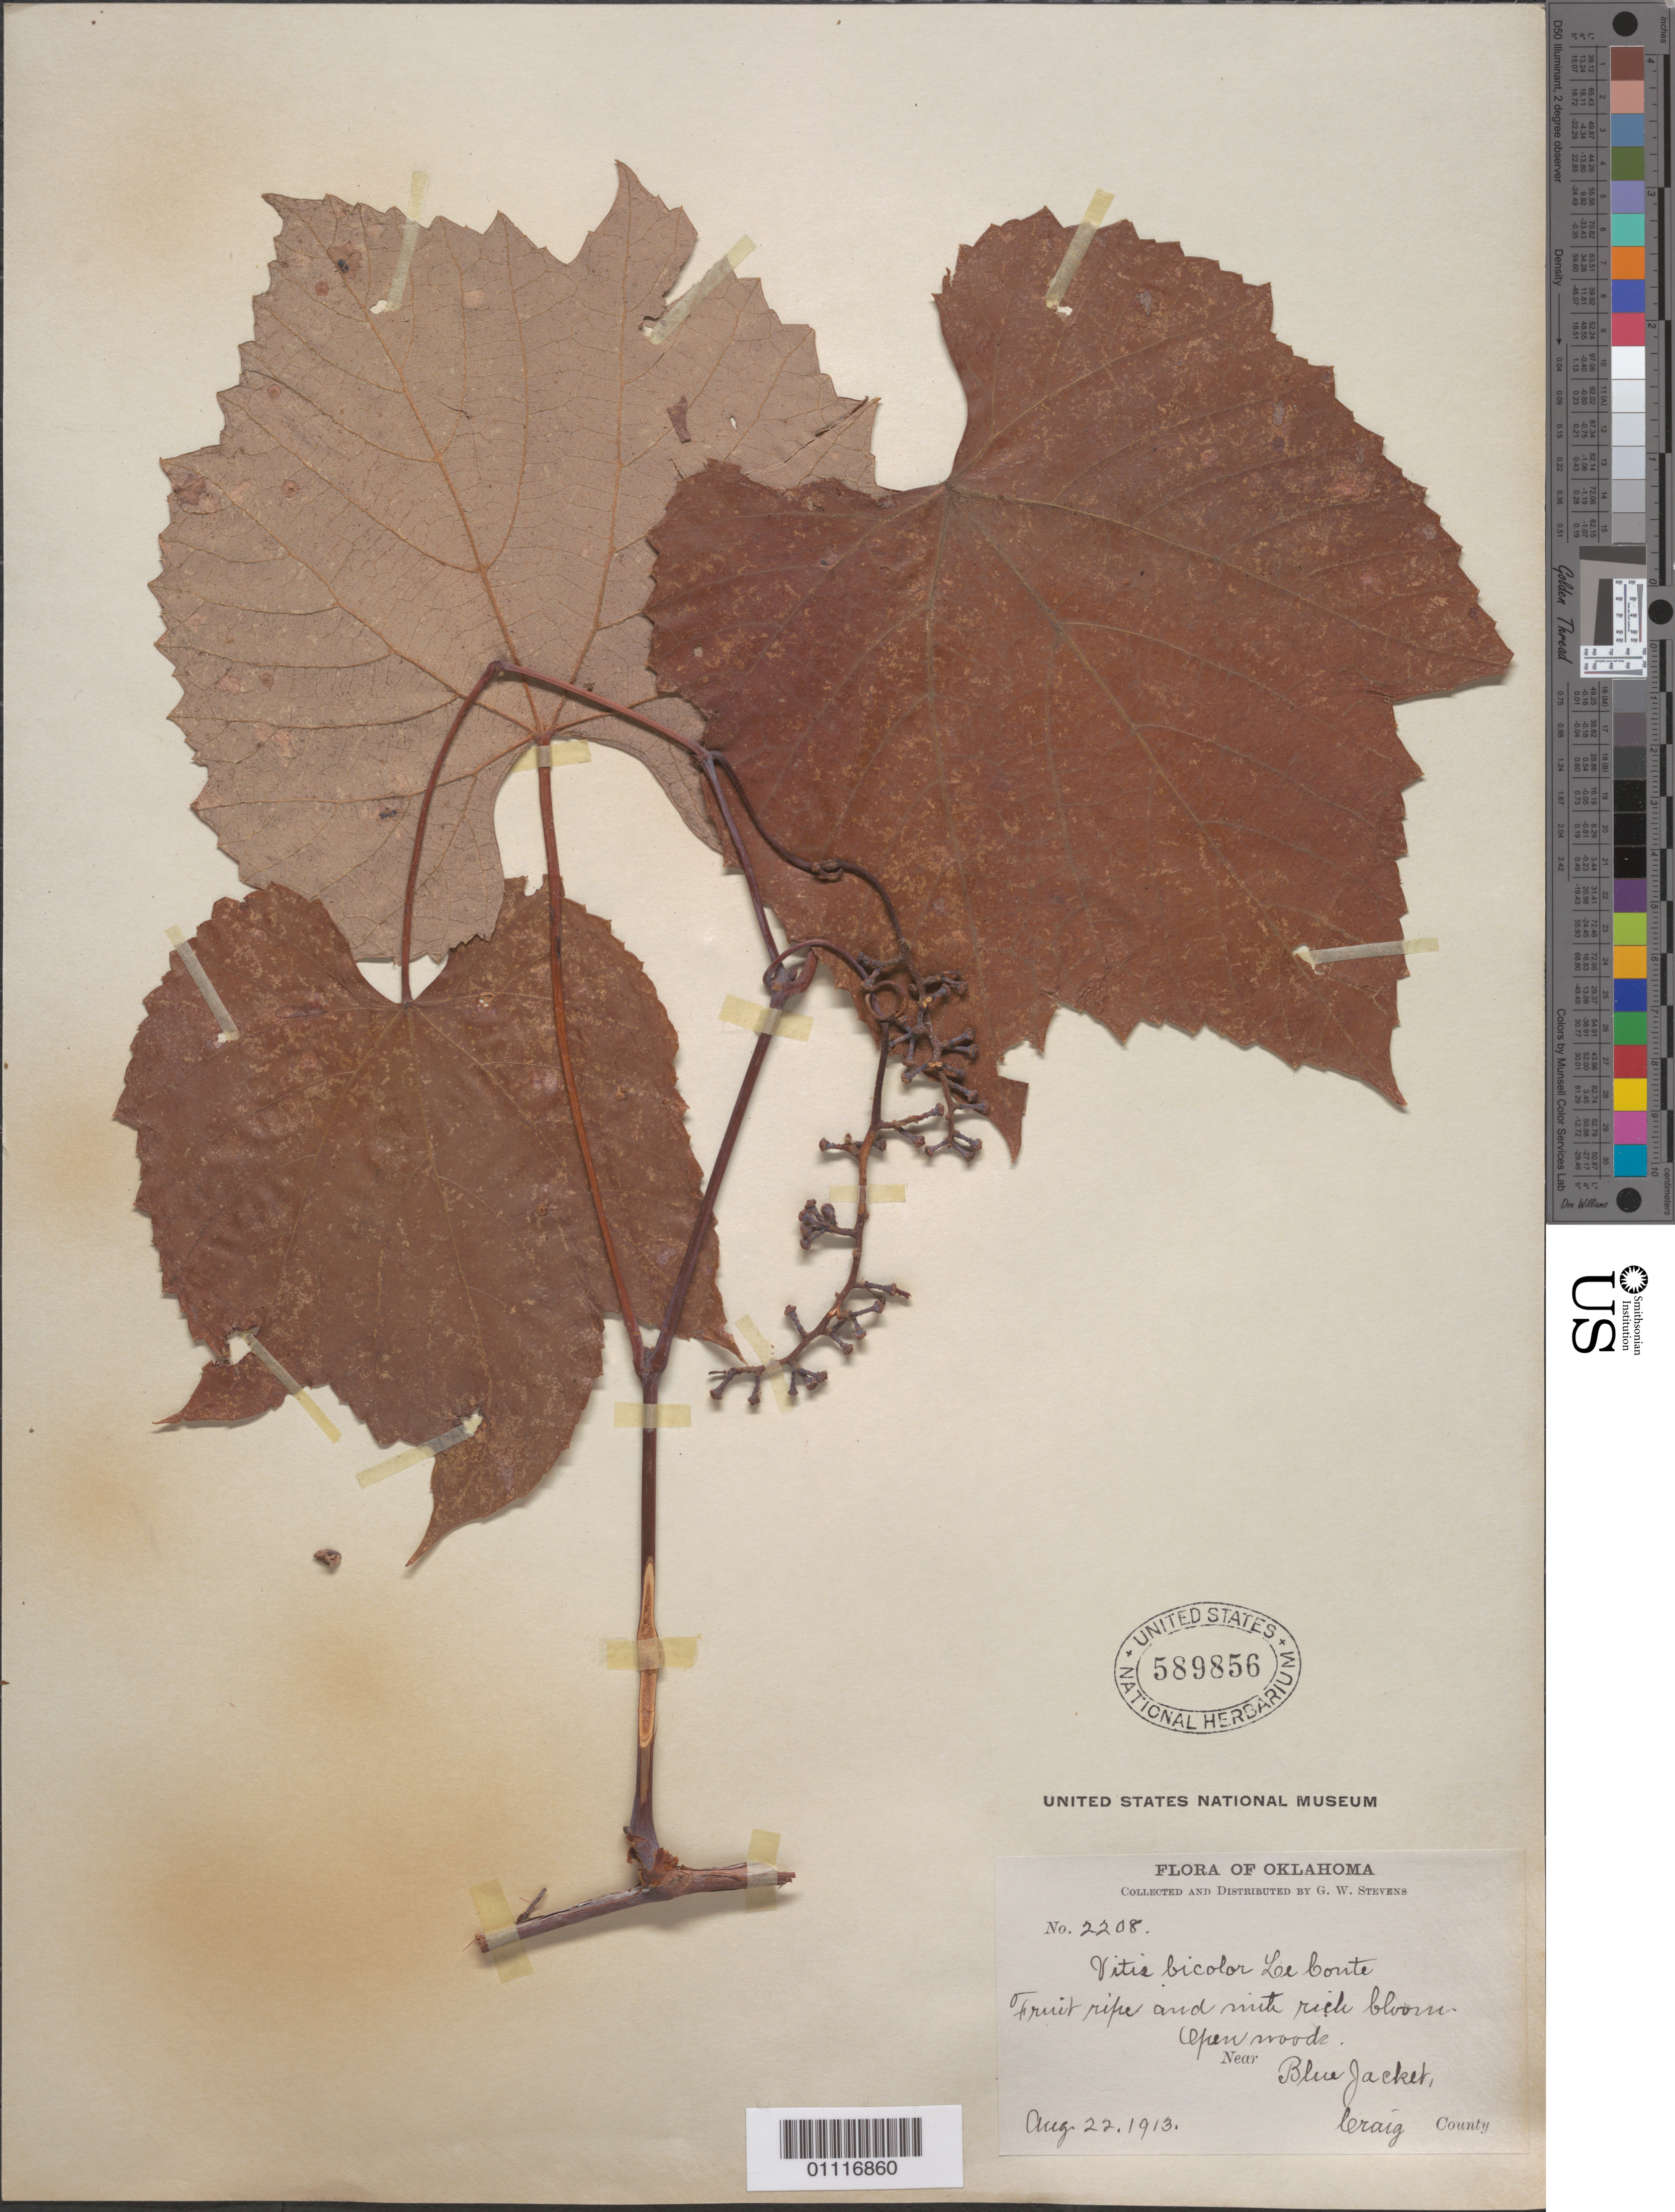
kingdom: Plantae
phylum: Tracheophyta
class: Magnoliopsida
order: Vitales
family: Vitaceae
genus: Vitis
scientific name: Vitis bicolor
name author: Leconte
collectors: G. Stevens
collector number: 2208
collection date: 1913-08-22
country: United States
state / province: Oklahoma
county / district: Craig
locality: Open woods near Blue Jacket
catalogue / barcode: US 589856